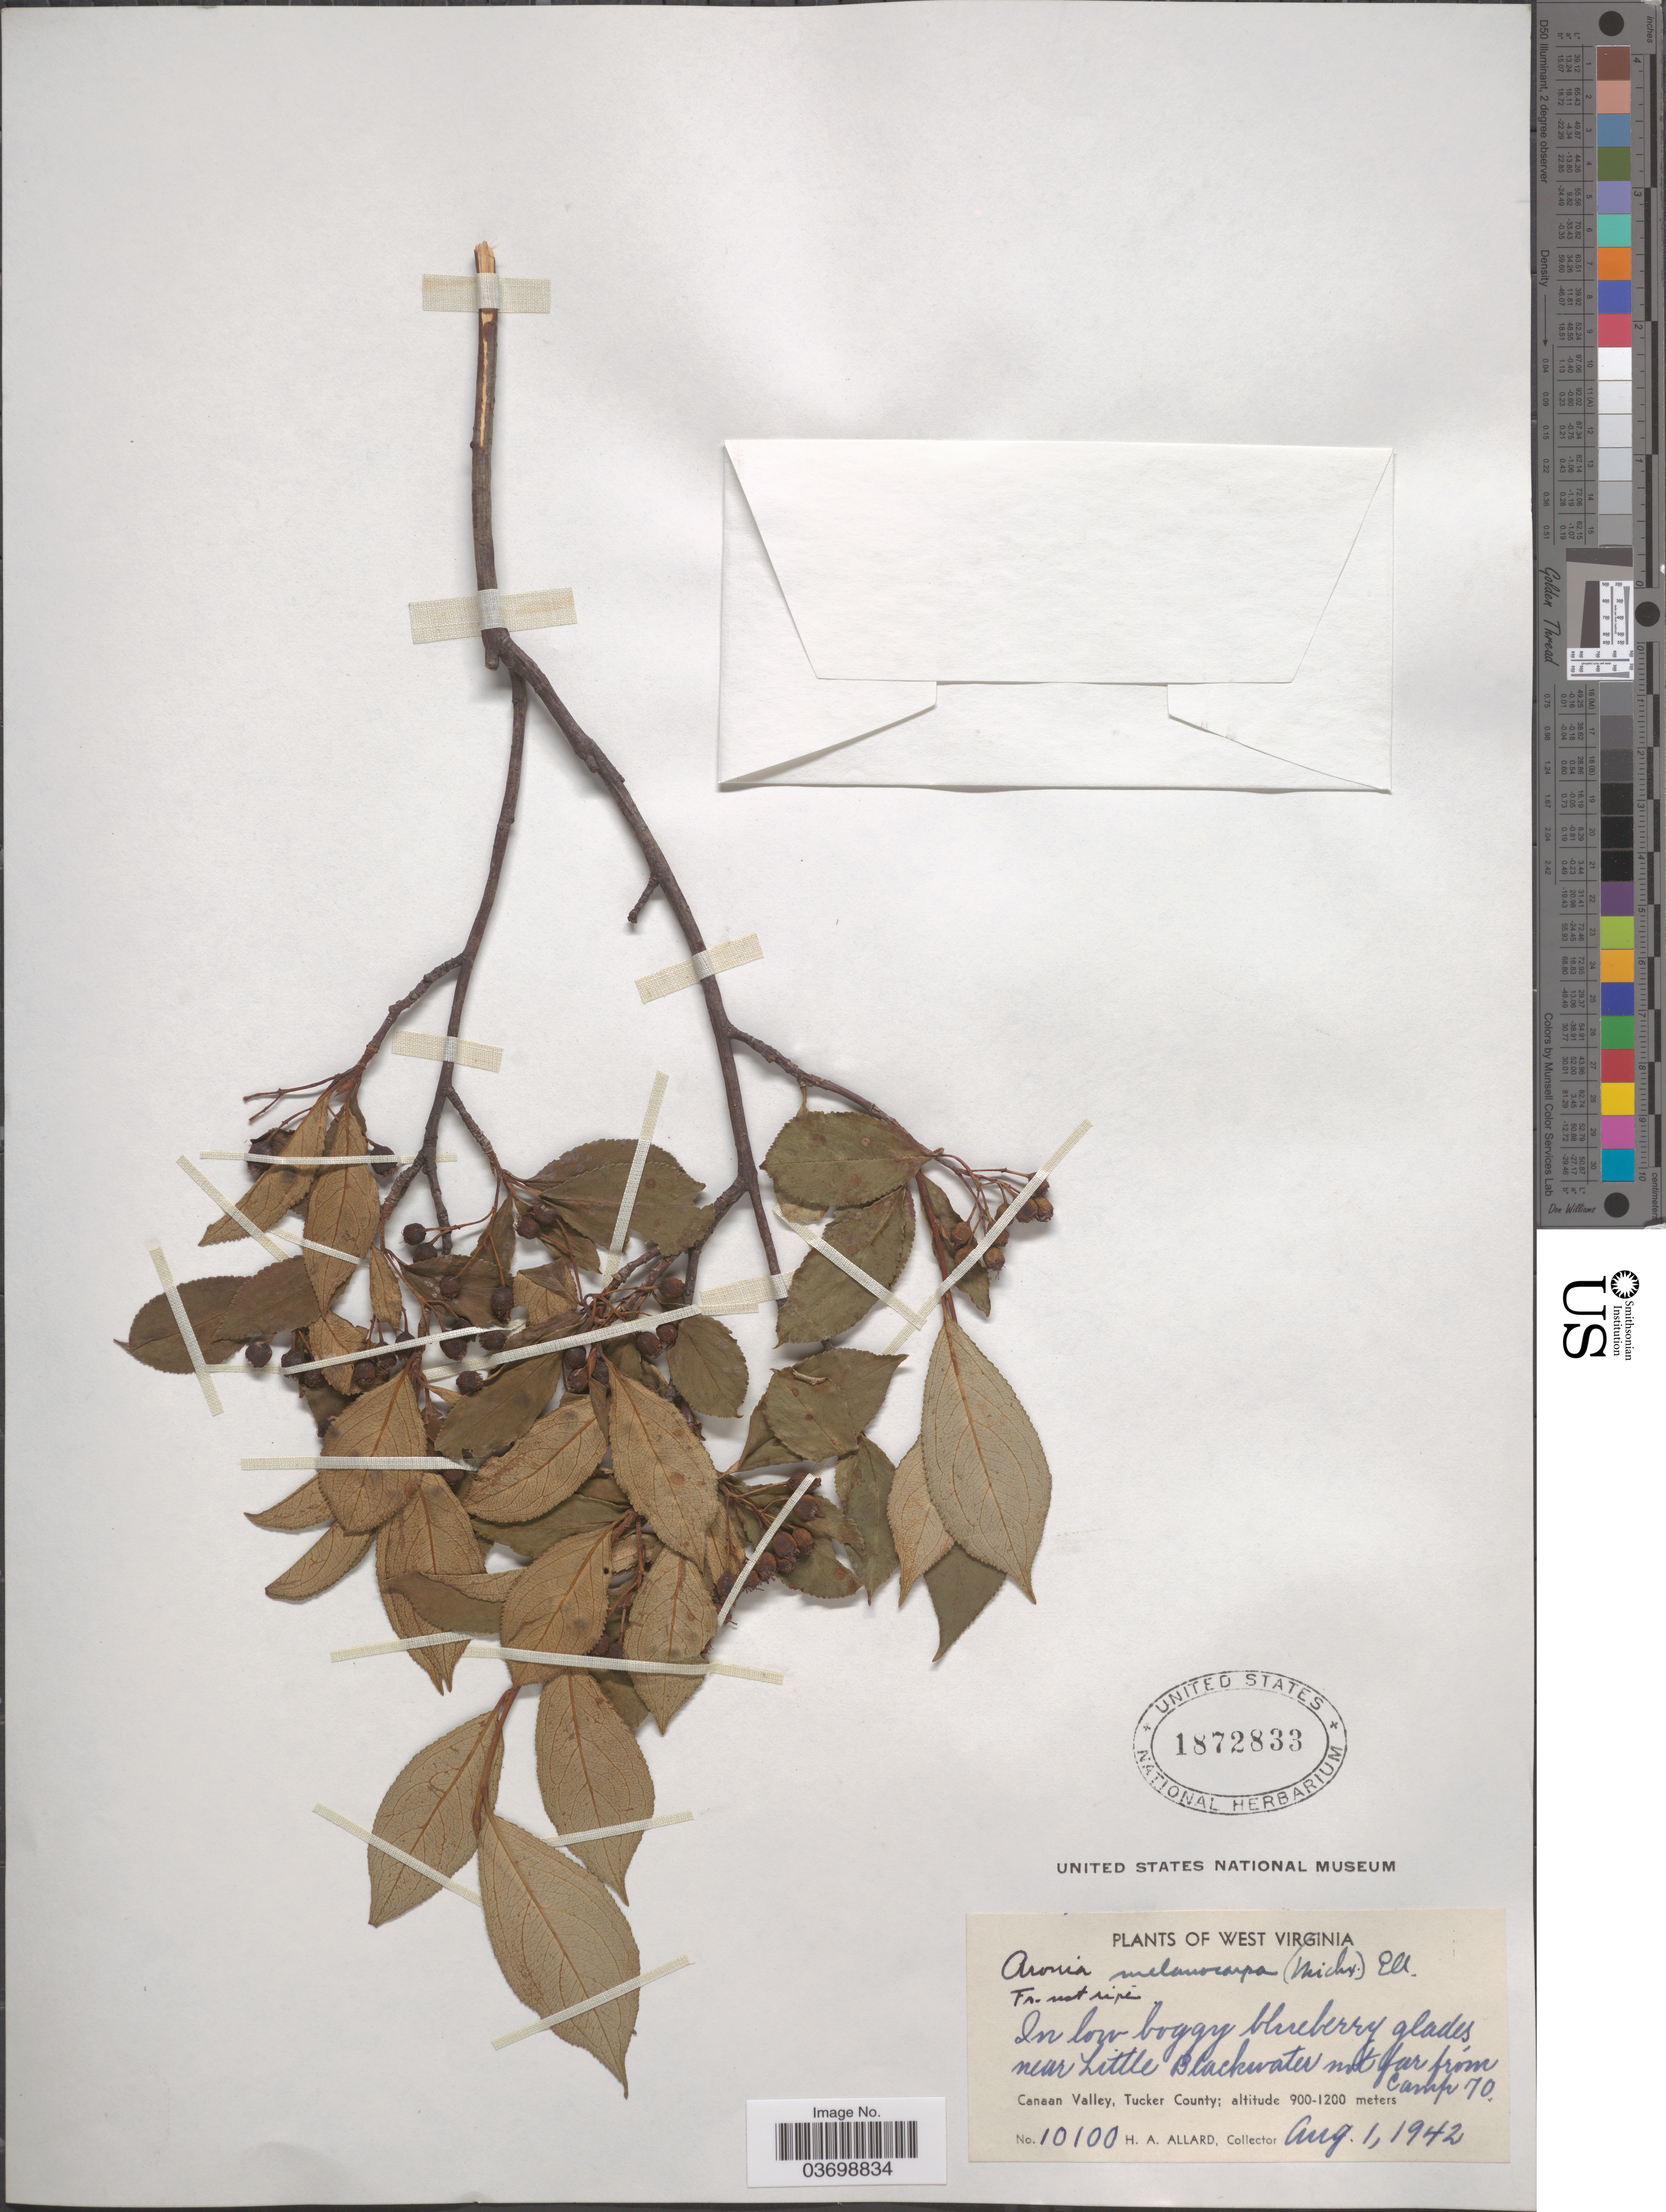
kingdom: Plantae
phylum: Tracheophyta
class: Magnoliopsida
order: Rosales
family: Rosaceae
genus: Aronia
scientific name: Aronia melanocarpa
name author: (Michx.) Elliott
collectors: H. A. Allard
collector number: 10100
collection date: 1942-08-01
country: United States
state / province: West Virginia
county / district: Tucker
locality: West Virginia. Near Little Blackwater not far from camp 70. Canaan Valley, Tucker County.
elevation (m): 900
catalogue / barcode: US 1872833